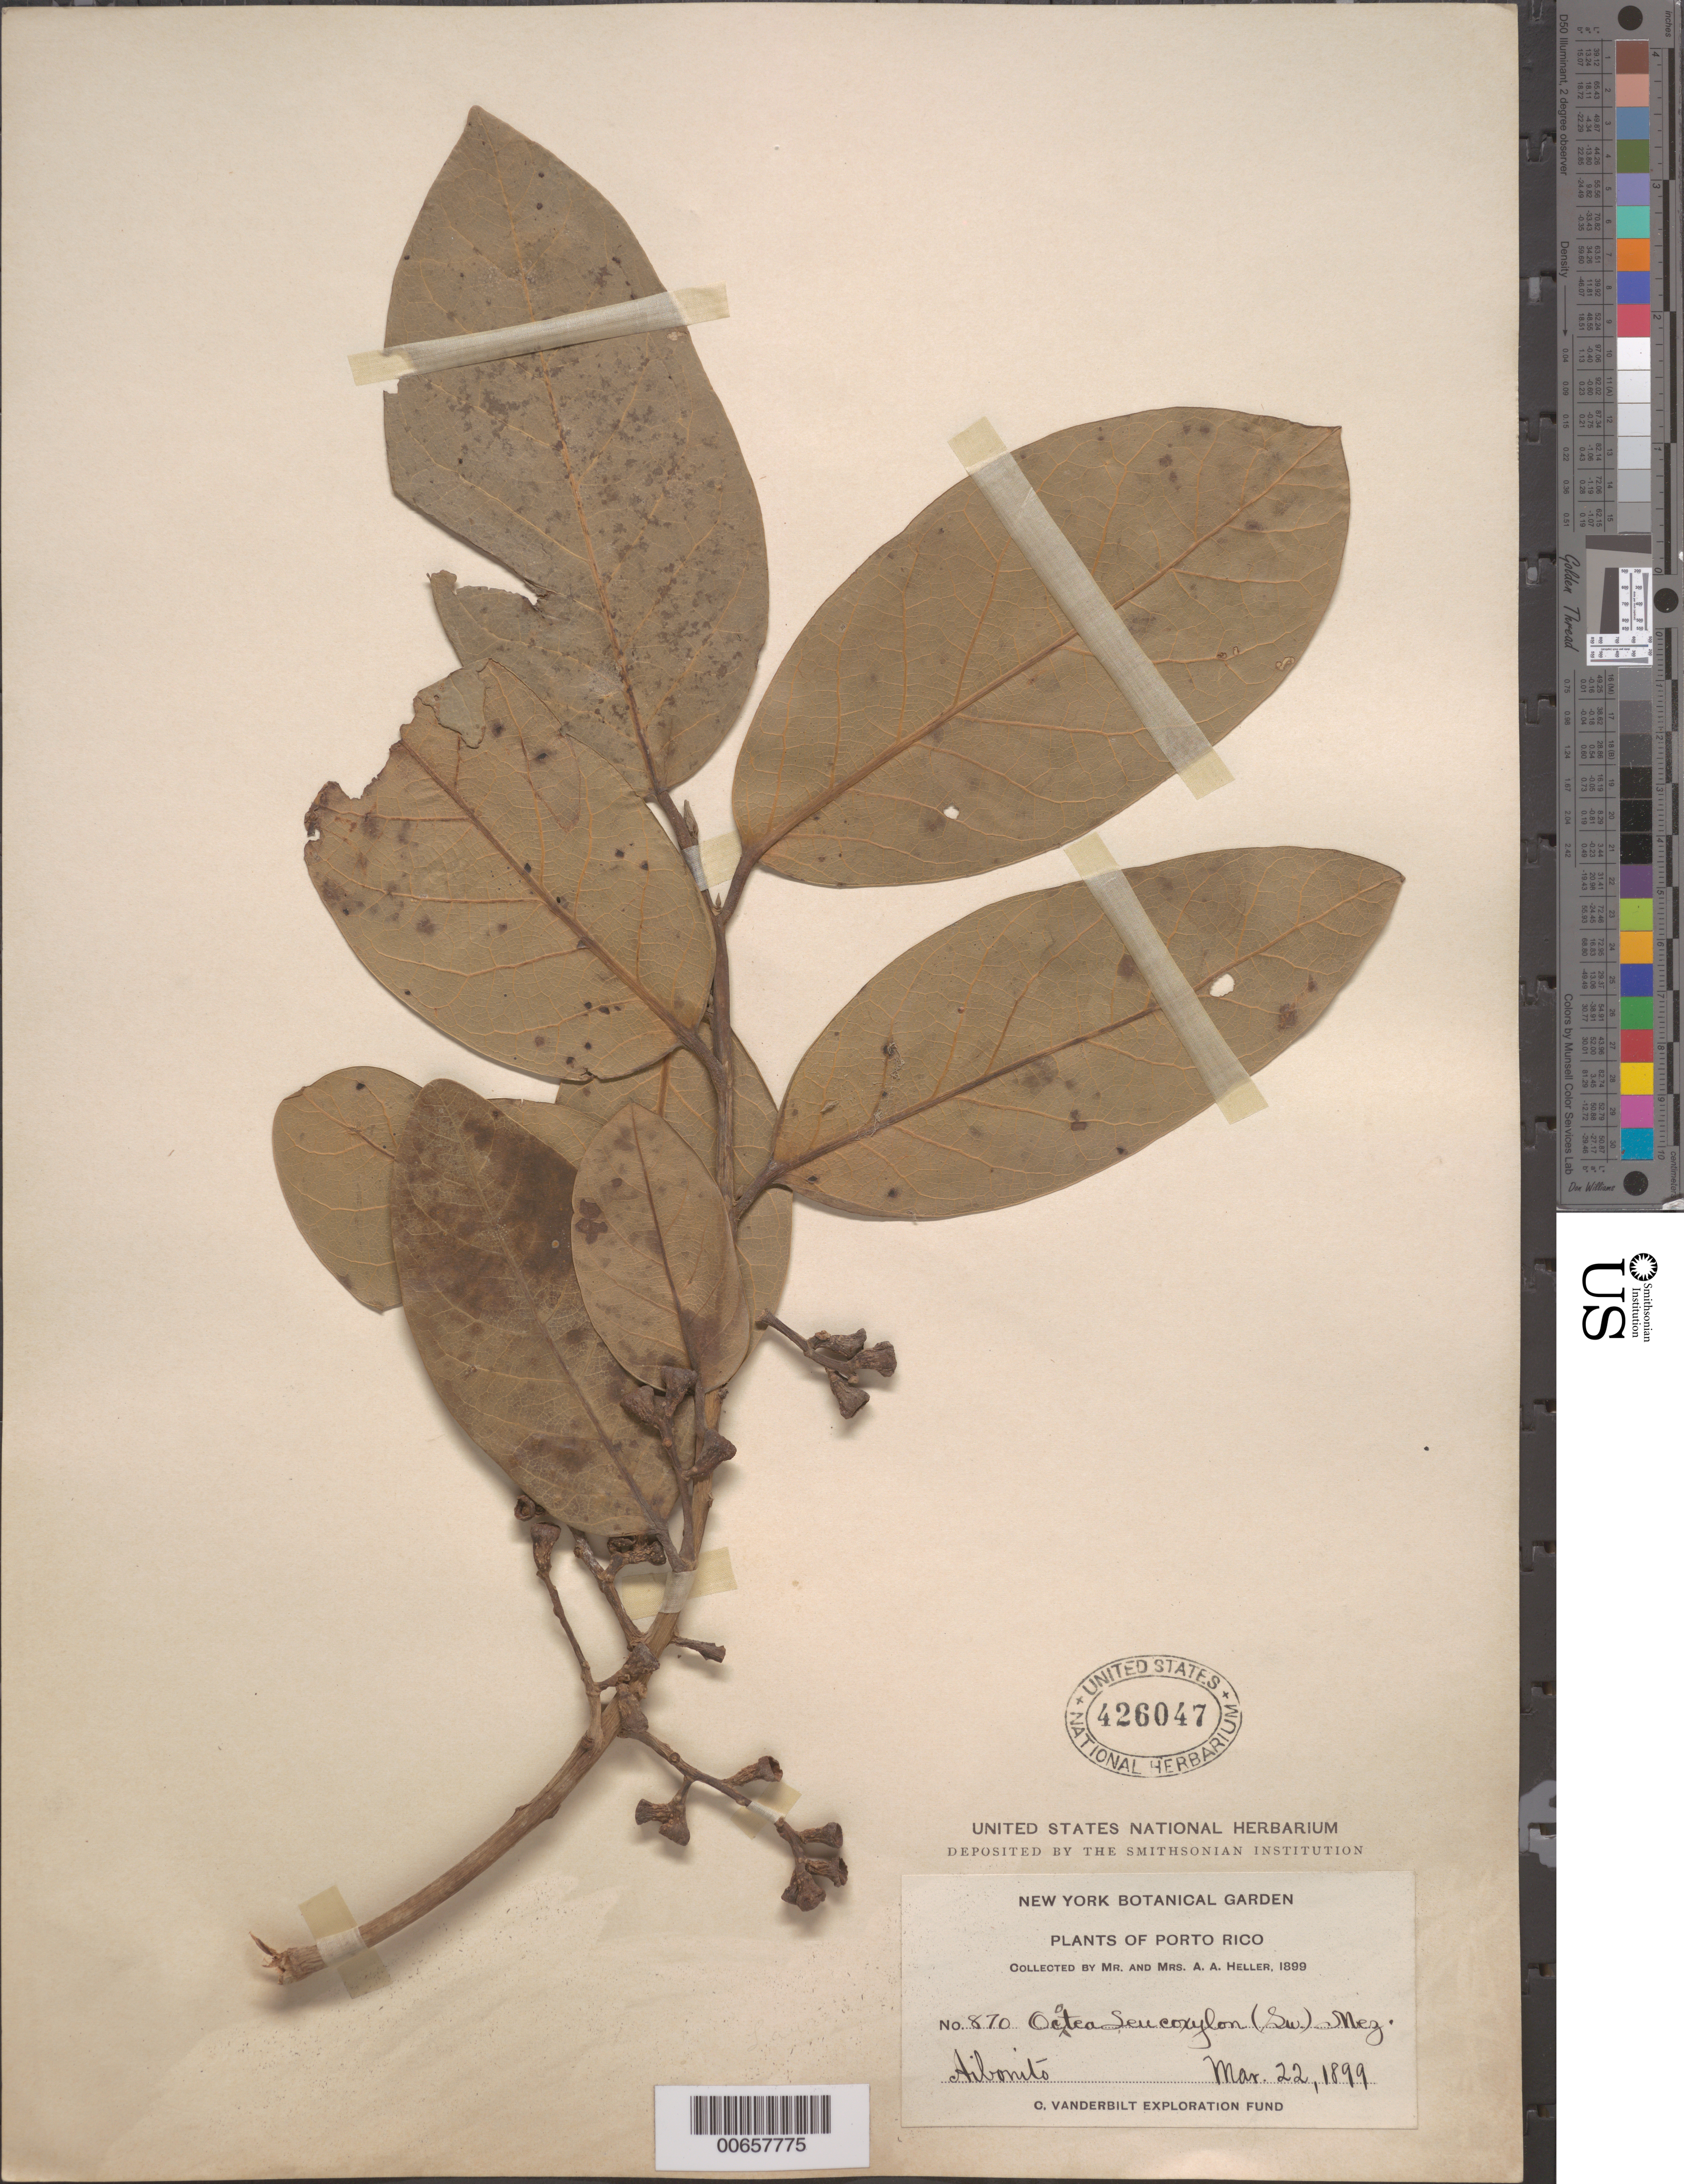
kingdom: Plantae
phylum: Tracheophyta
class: Magnoliopsida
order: Laurales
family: Lauraceae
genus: Ocotea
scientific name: Ocotea leucoxylon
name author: (Sw.) Laness.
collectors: A. A. Heller & -- Heller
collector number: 870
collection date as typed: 22 Mar 1899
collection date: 1899-03-22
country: Puerto Rico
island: Greater Antilles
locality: Aibonito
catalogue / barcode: US 426047